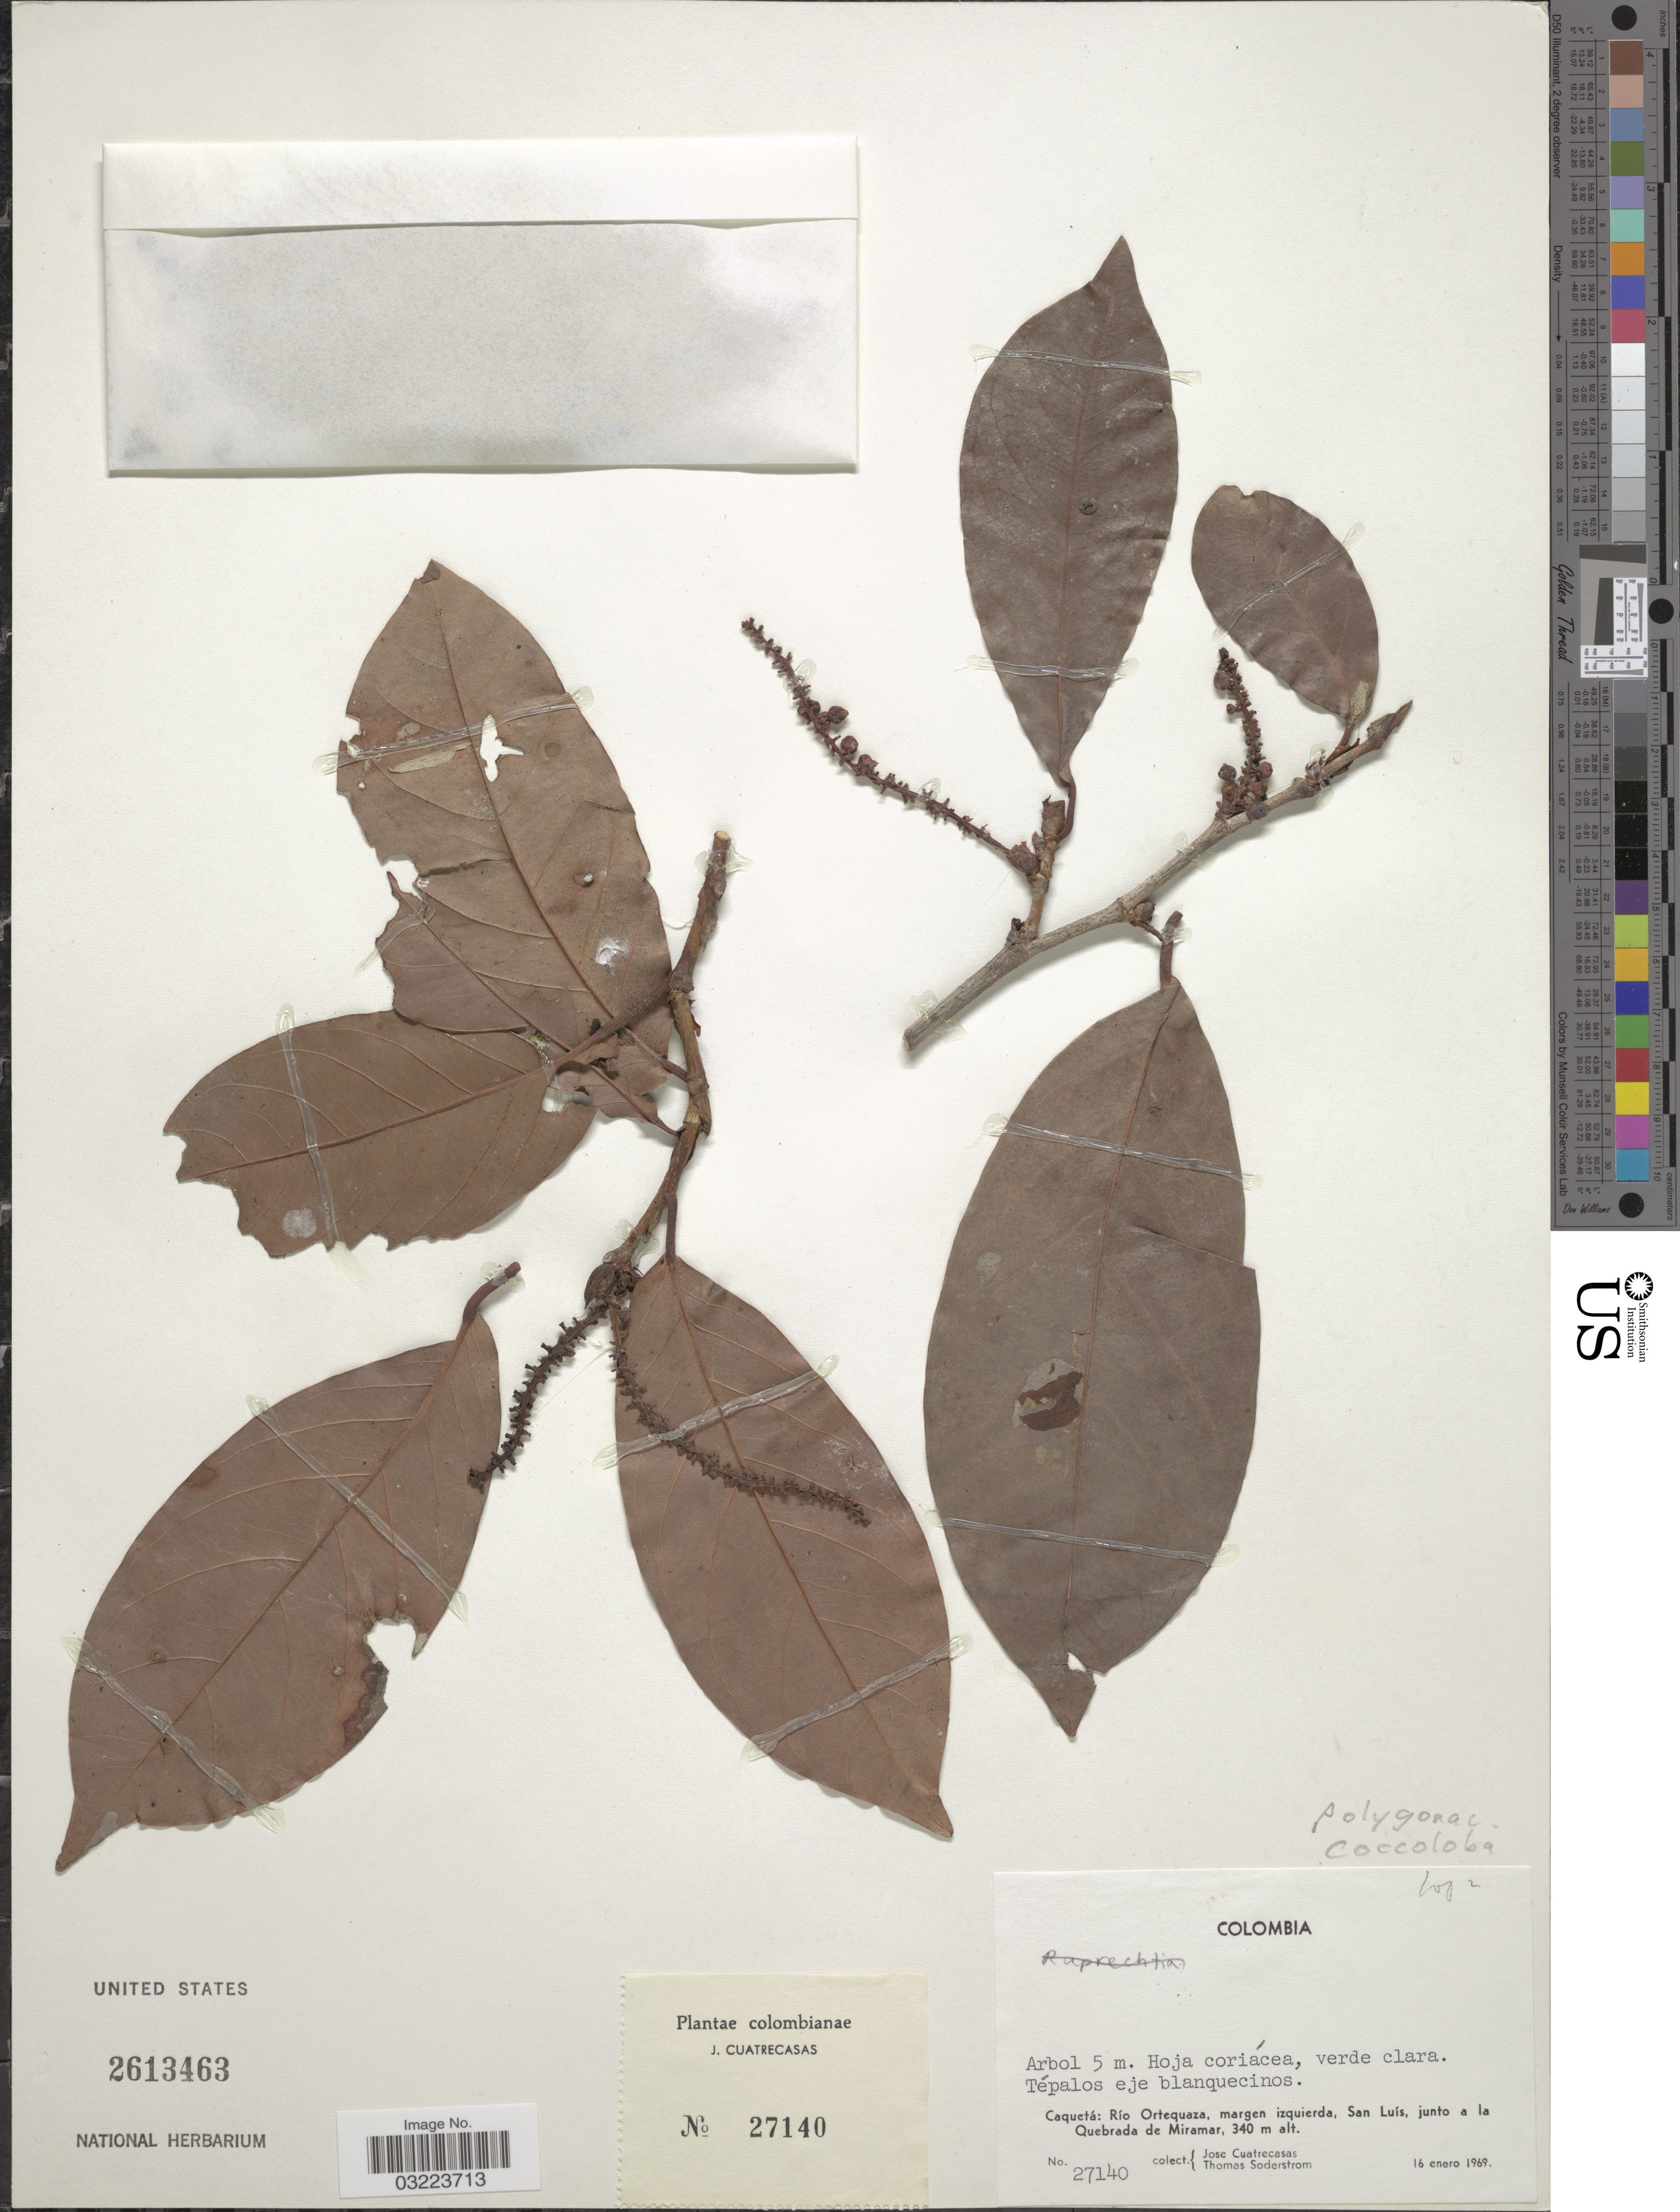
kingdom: Plantae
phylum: Tracheophyta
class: Magnoliopsida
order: Caryophyllales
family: Polygonaceae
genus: Coccoloba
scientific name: Coccoloba sp.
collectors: J. Cuatrecasas & T. R. Soderstrom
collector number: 27140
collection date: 1969-01-16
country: Colombia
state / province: Caquetá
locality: Río Ortequaza, margen izquierda, San Luís, junto a la Quebrada de Miramar.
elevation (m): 340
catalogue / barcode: US 2613463